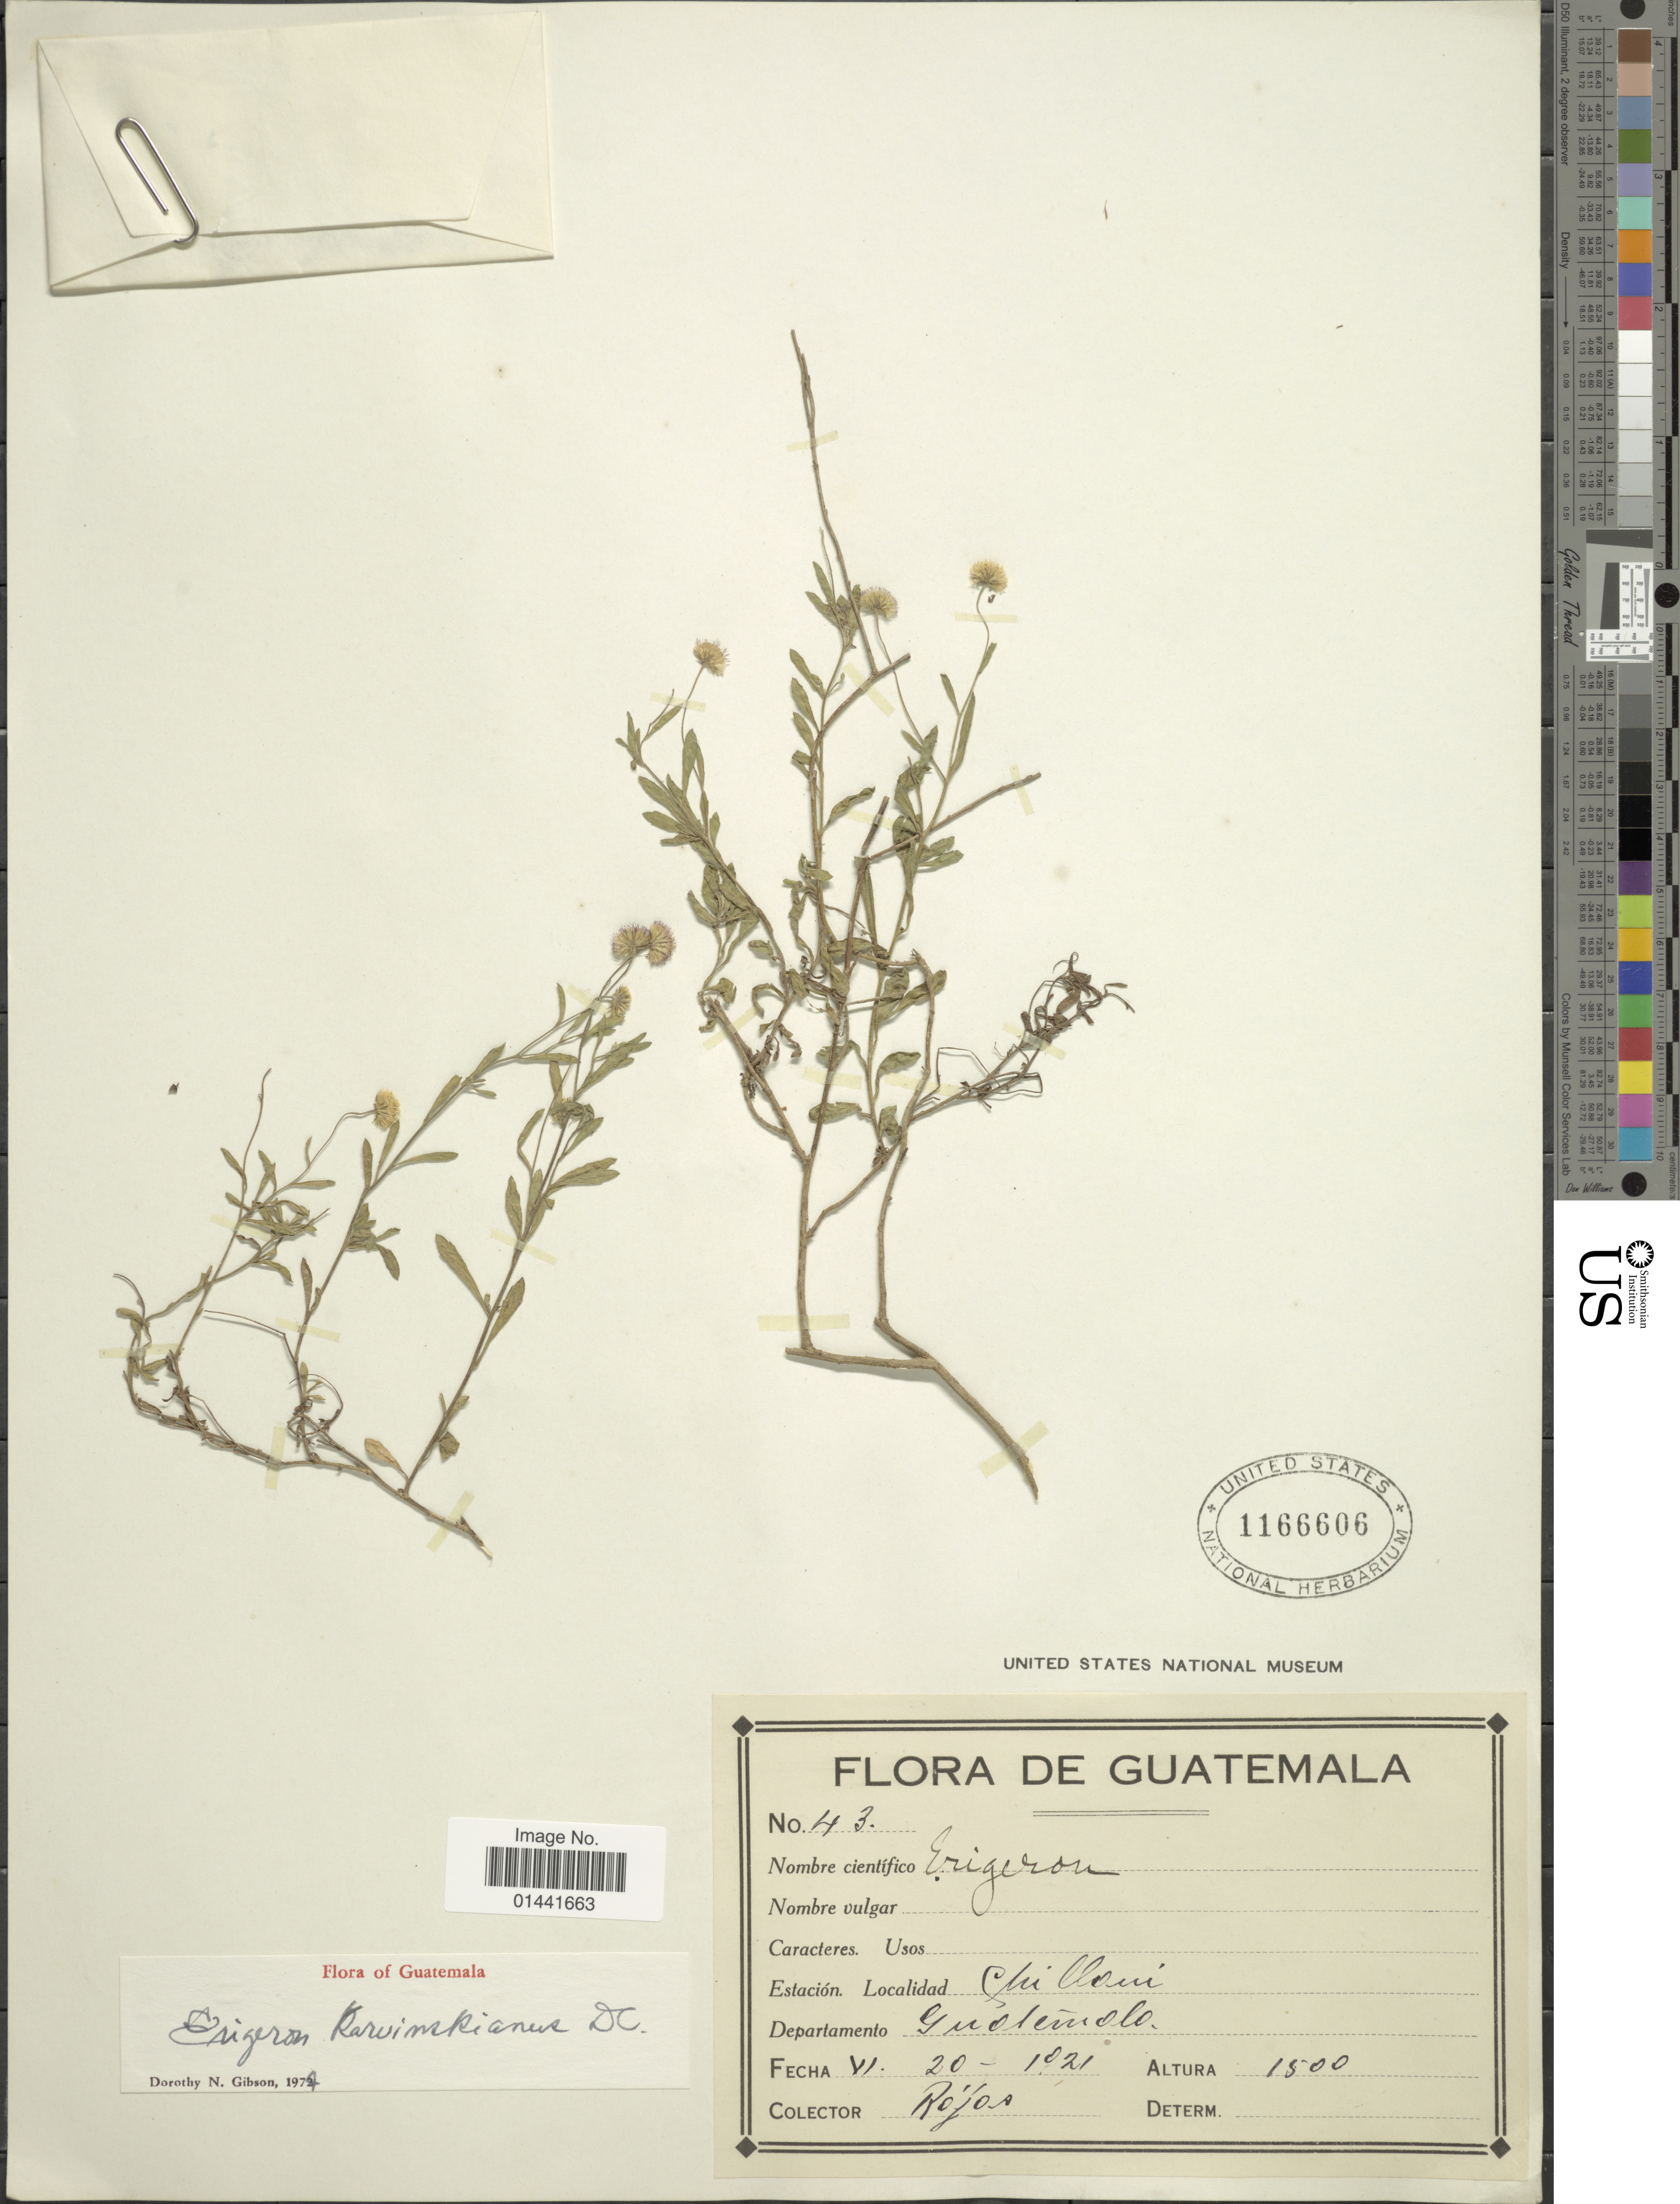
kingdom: Plantae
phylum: Tracheophyta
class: Magnoliopsida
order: Asterales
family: Asteraceae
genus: Erigeron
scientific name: Erigeron karvinskianus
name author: DC.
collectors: Rójos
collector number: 43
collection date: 1921-06-20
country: Guatemala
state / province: Guatemala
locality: Chillani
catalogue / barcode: US 1166606